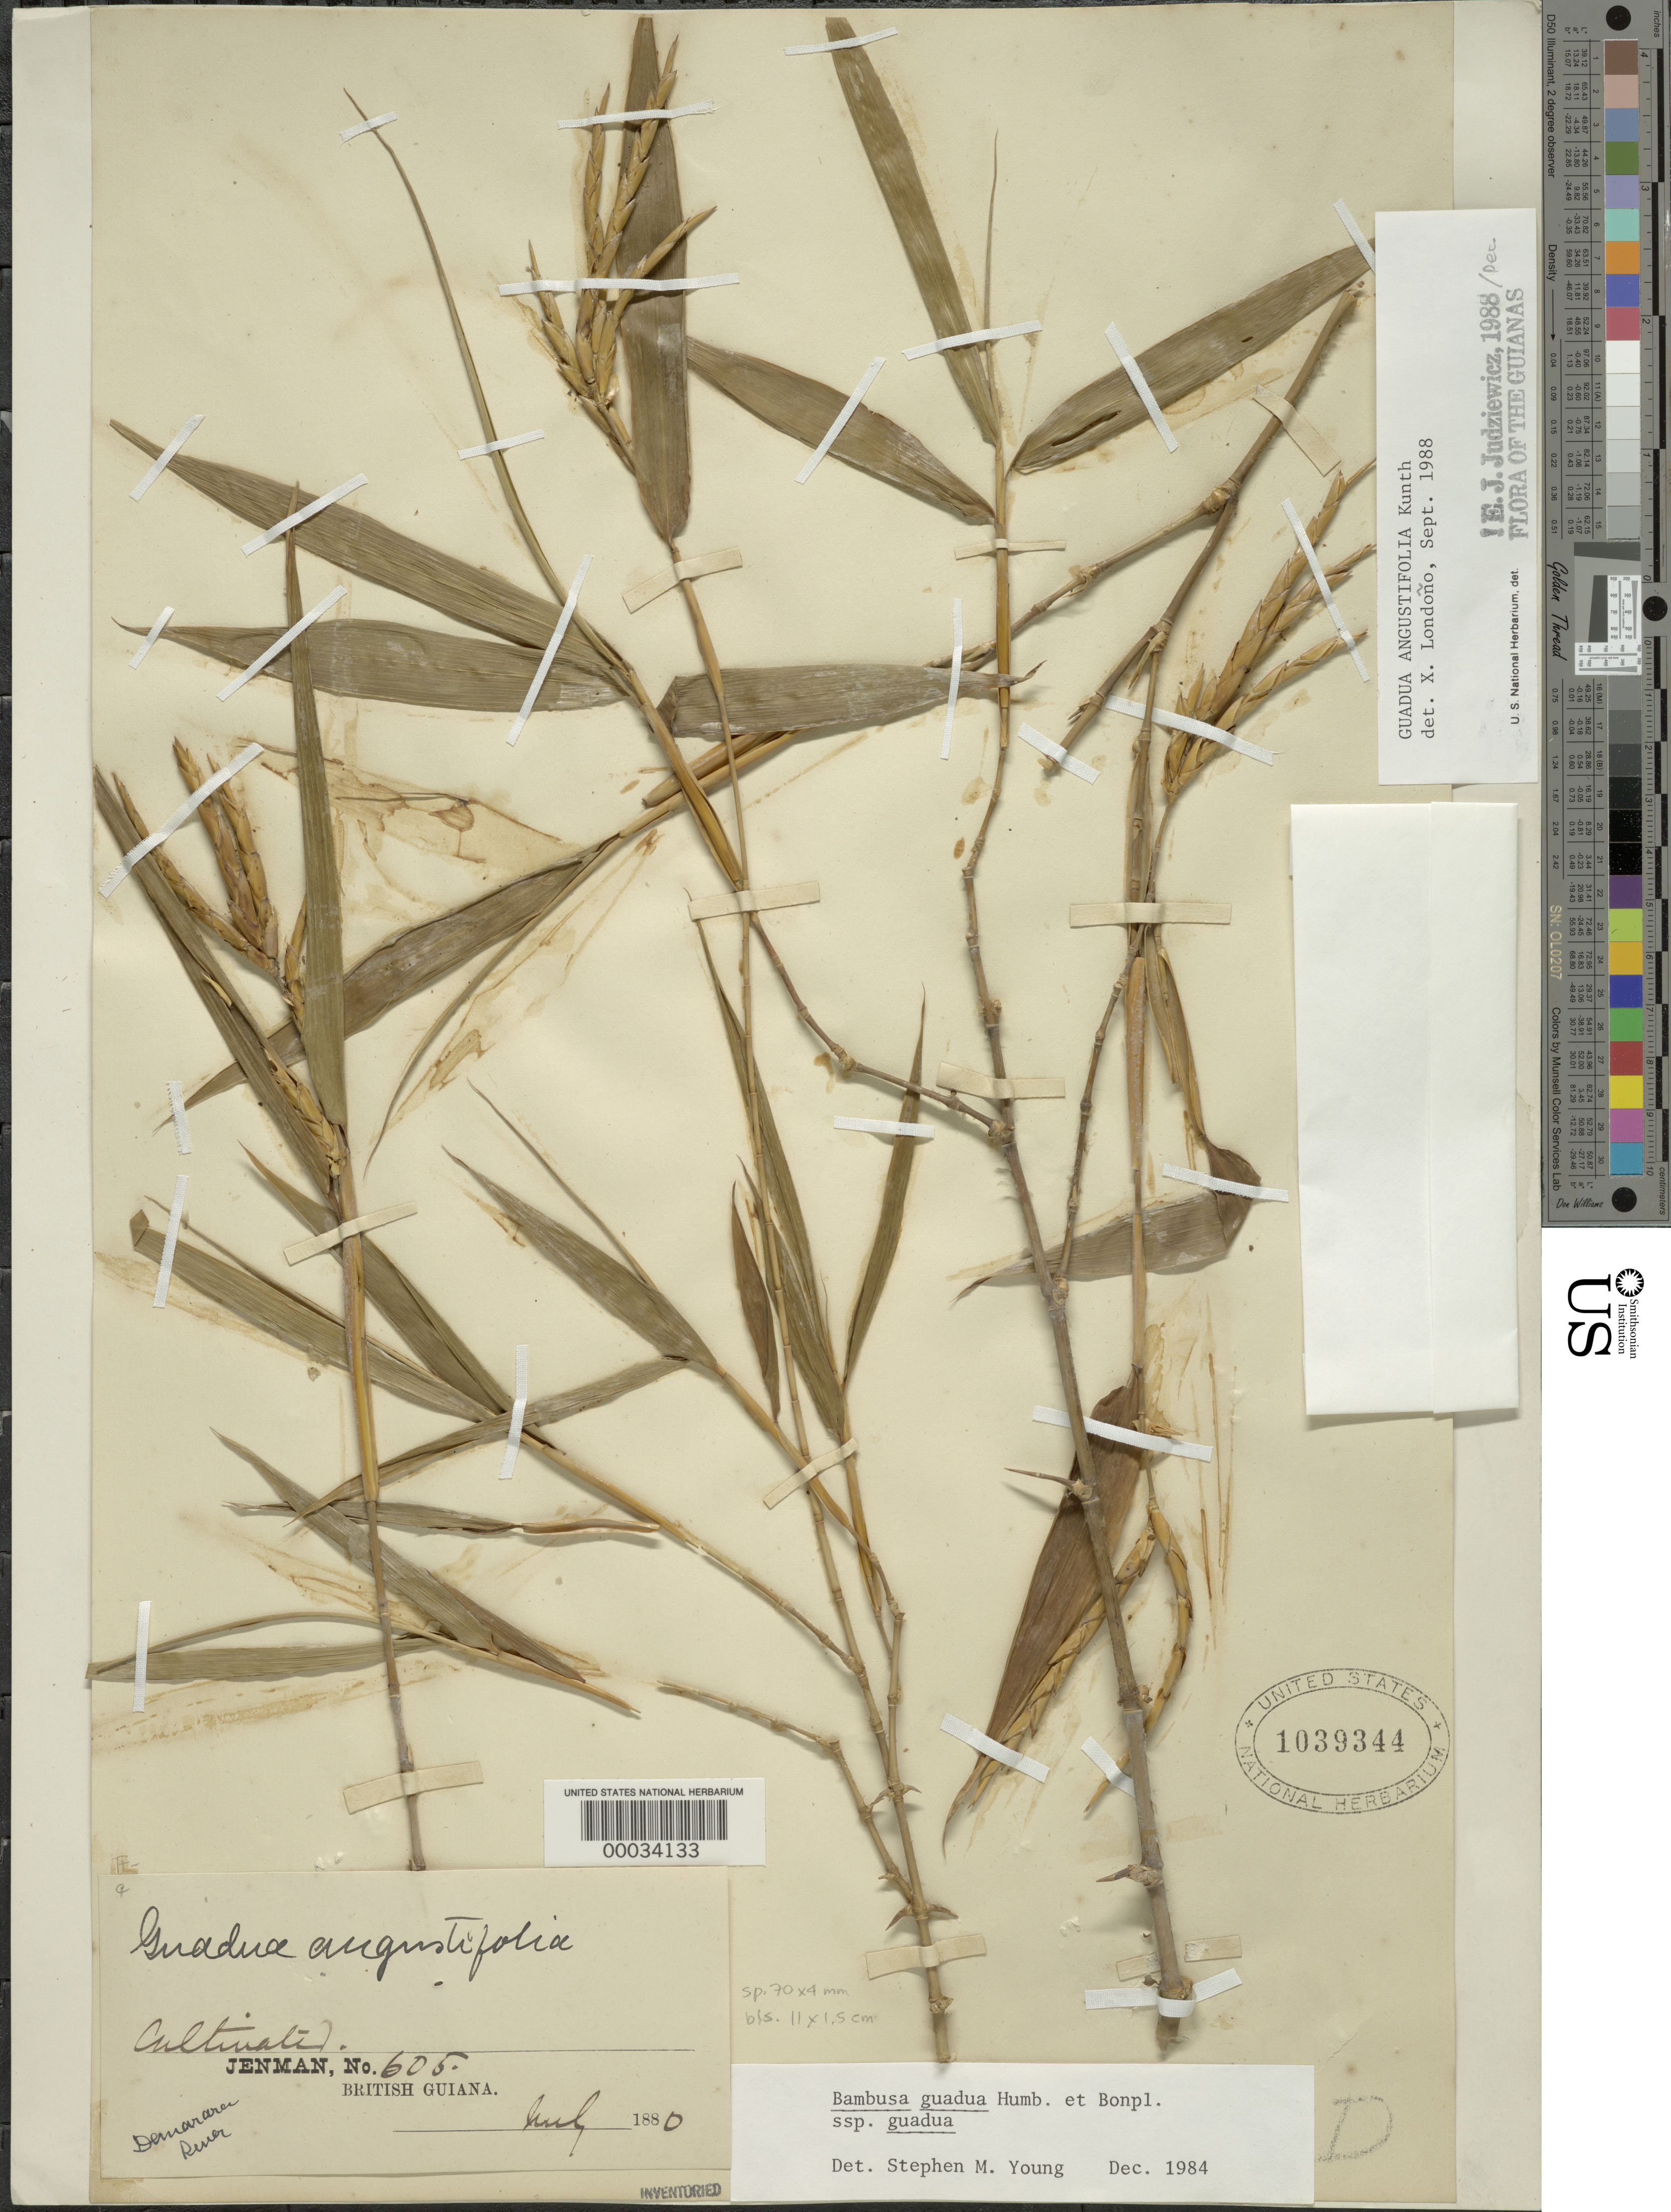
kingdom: Plantae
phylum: Tracheophyta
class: Liliopsida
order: Poales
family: Poaceae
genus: Guadua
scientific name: Guadua angustifolia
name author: Kunth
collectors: G. S. Jenman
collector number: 605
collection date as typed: Jul 1880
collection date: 1880-07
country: Guyana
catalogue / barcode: US 1039344